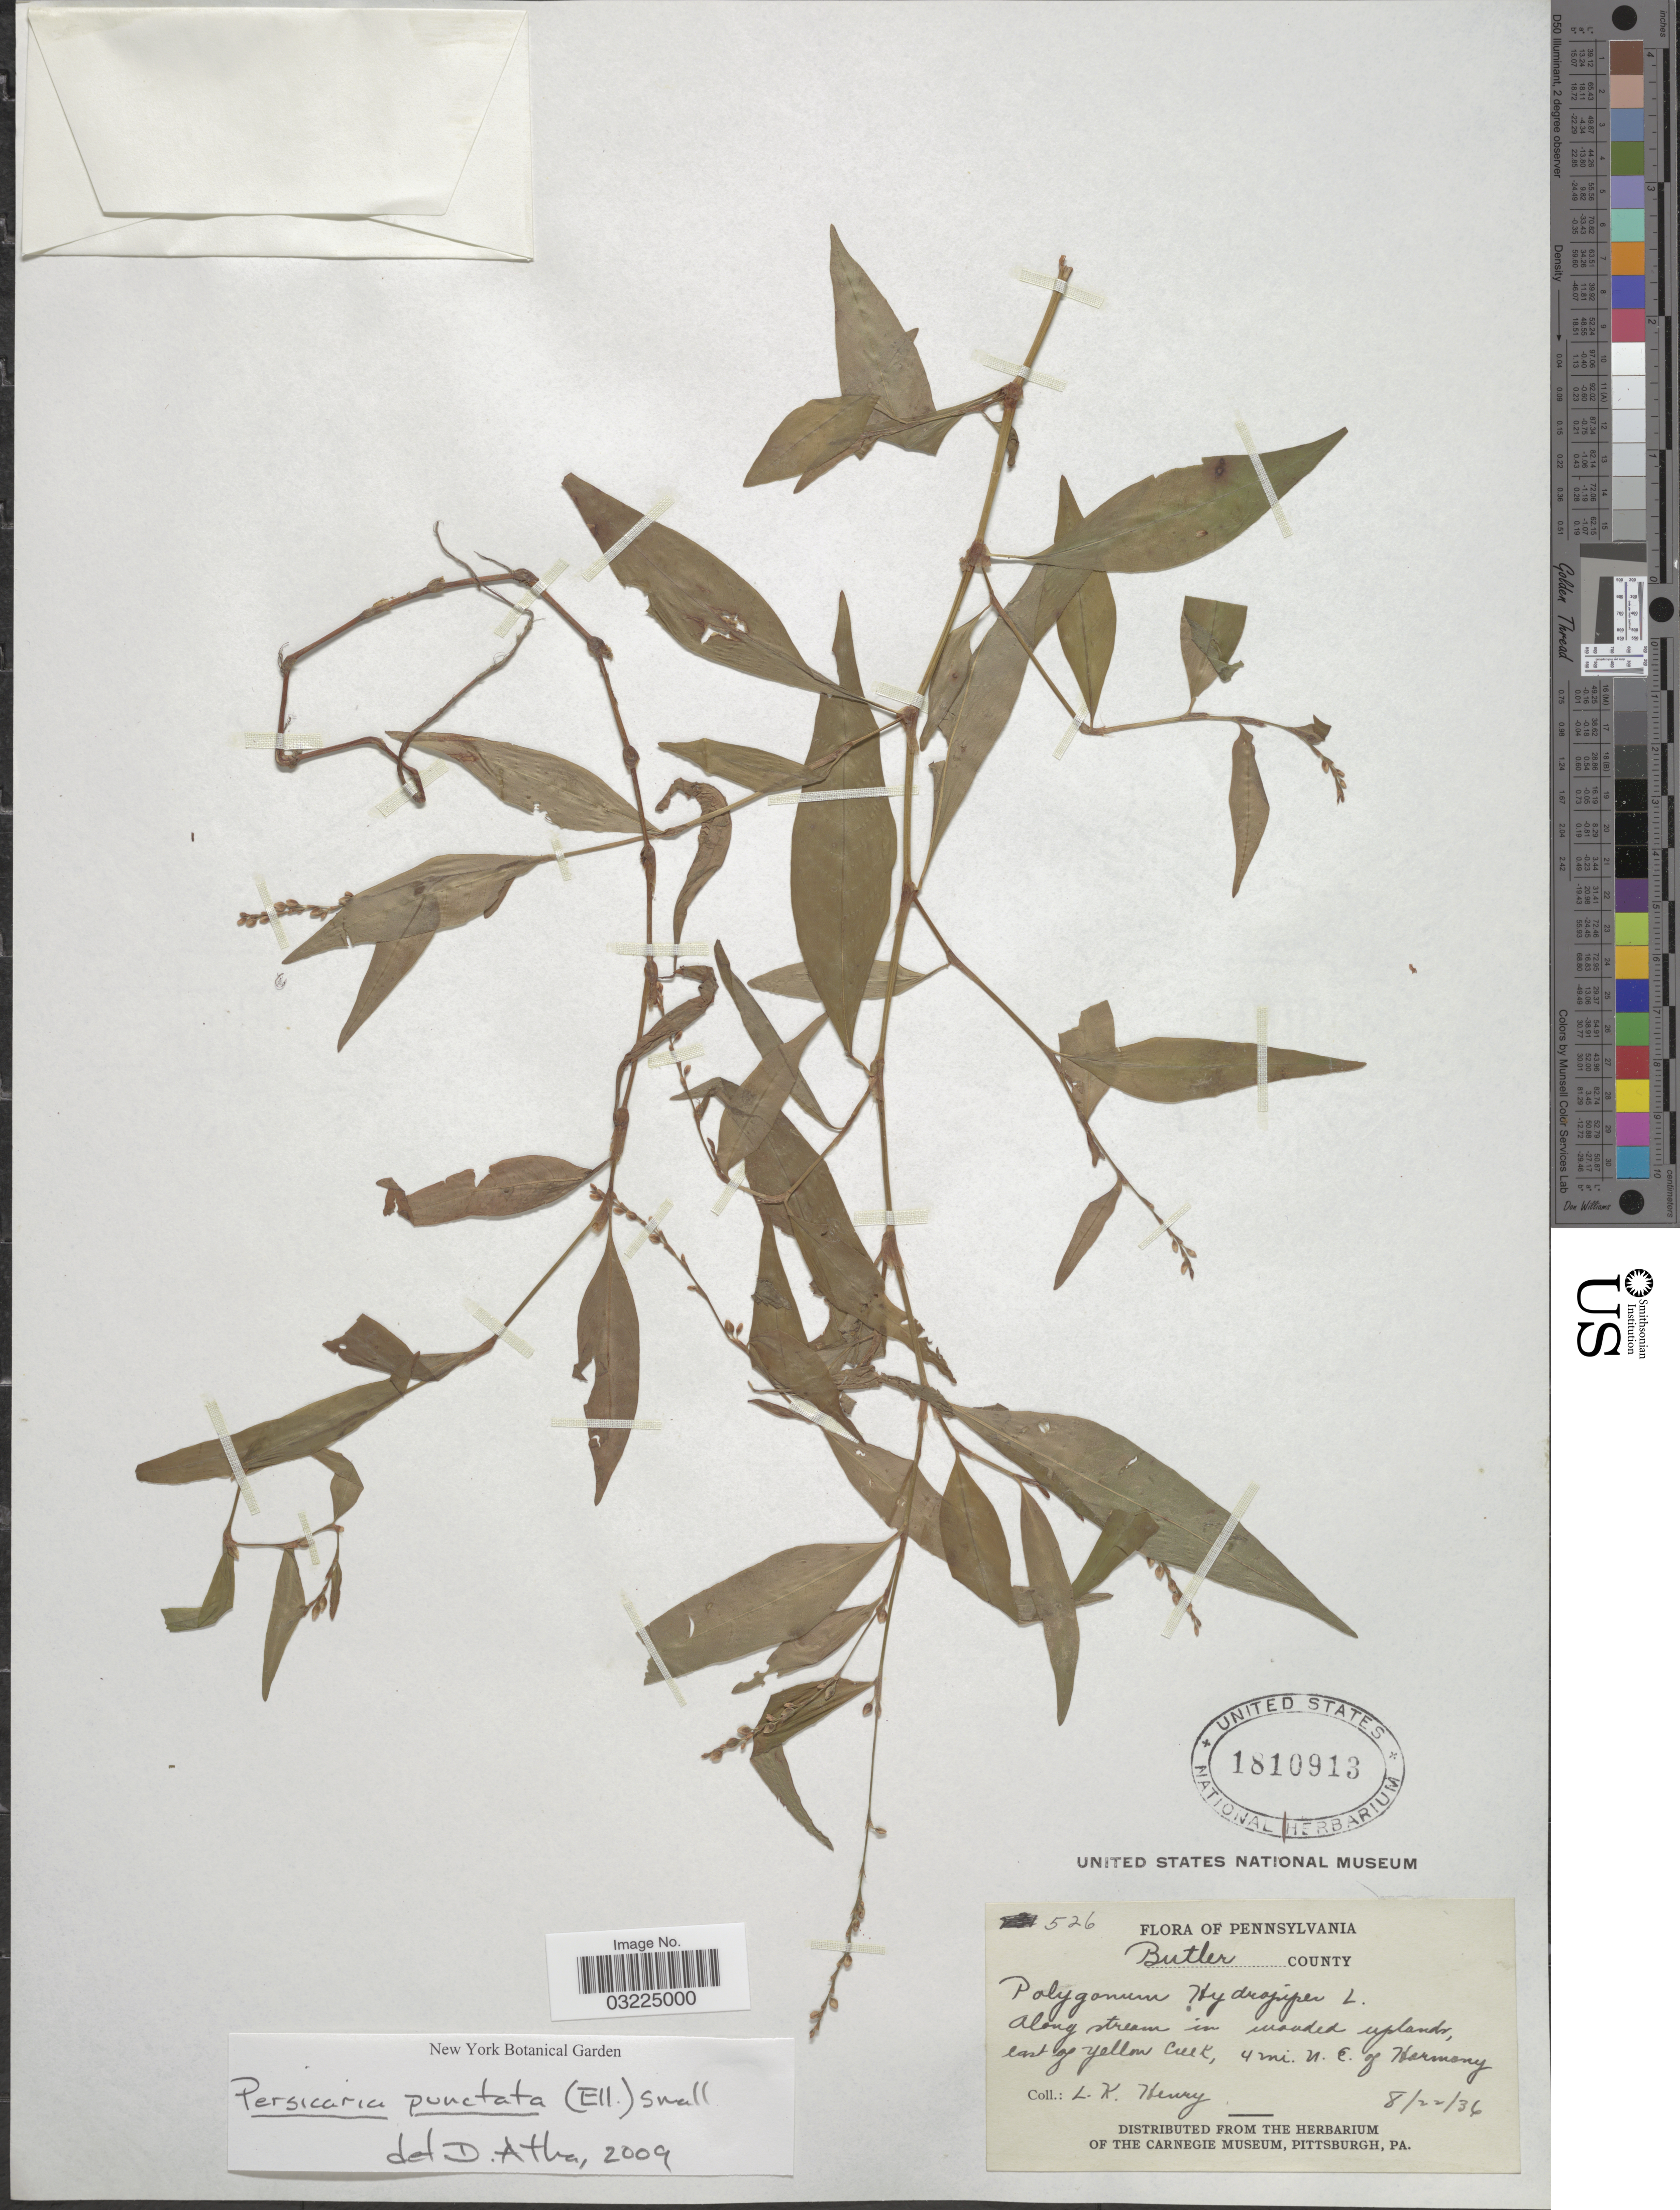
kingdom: Plantae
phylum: Tracheophyta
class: Magnoliopsida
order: Caryophyllales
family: Polygonaceae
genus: Persicaria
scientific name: Persicaria punctata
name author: (Elliott) Small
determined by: Atha, D. E.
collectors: L. K. Henry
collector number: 526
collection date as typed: Transcribed d/m/y: 22/8/36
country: United States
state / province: Pennsylvania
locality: Butler County. East of Yellow Creek, 4 mi. N. E. of Harmony.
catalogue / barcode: US 1810913